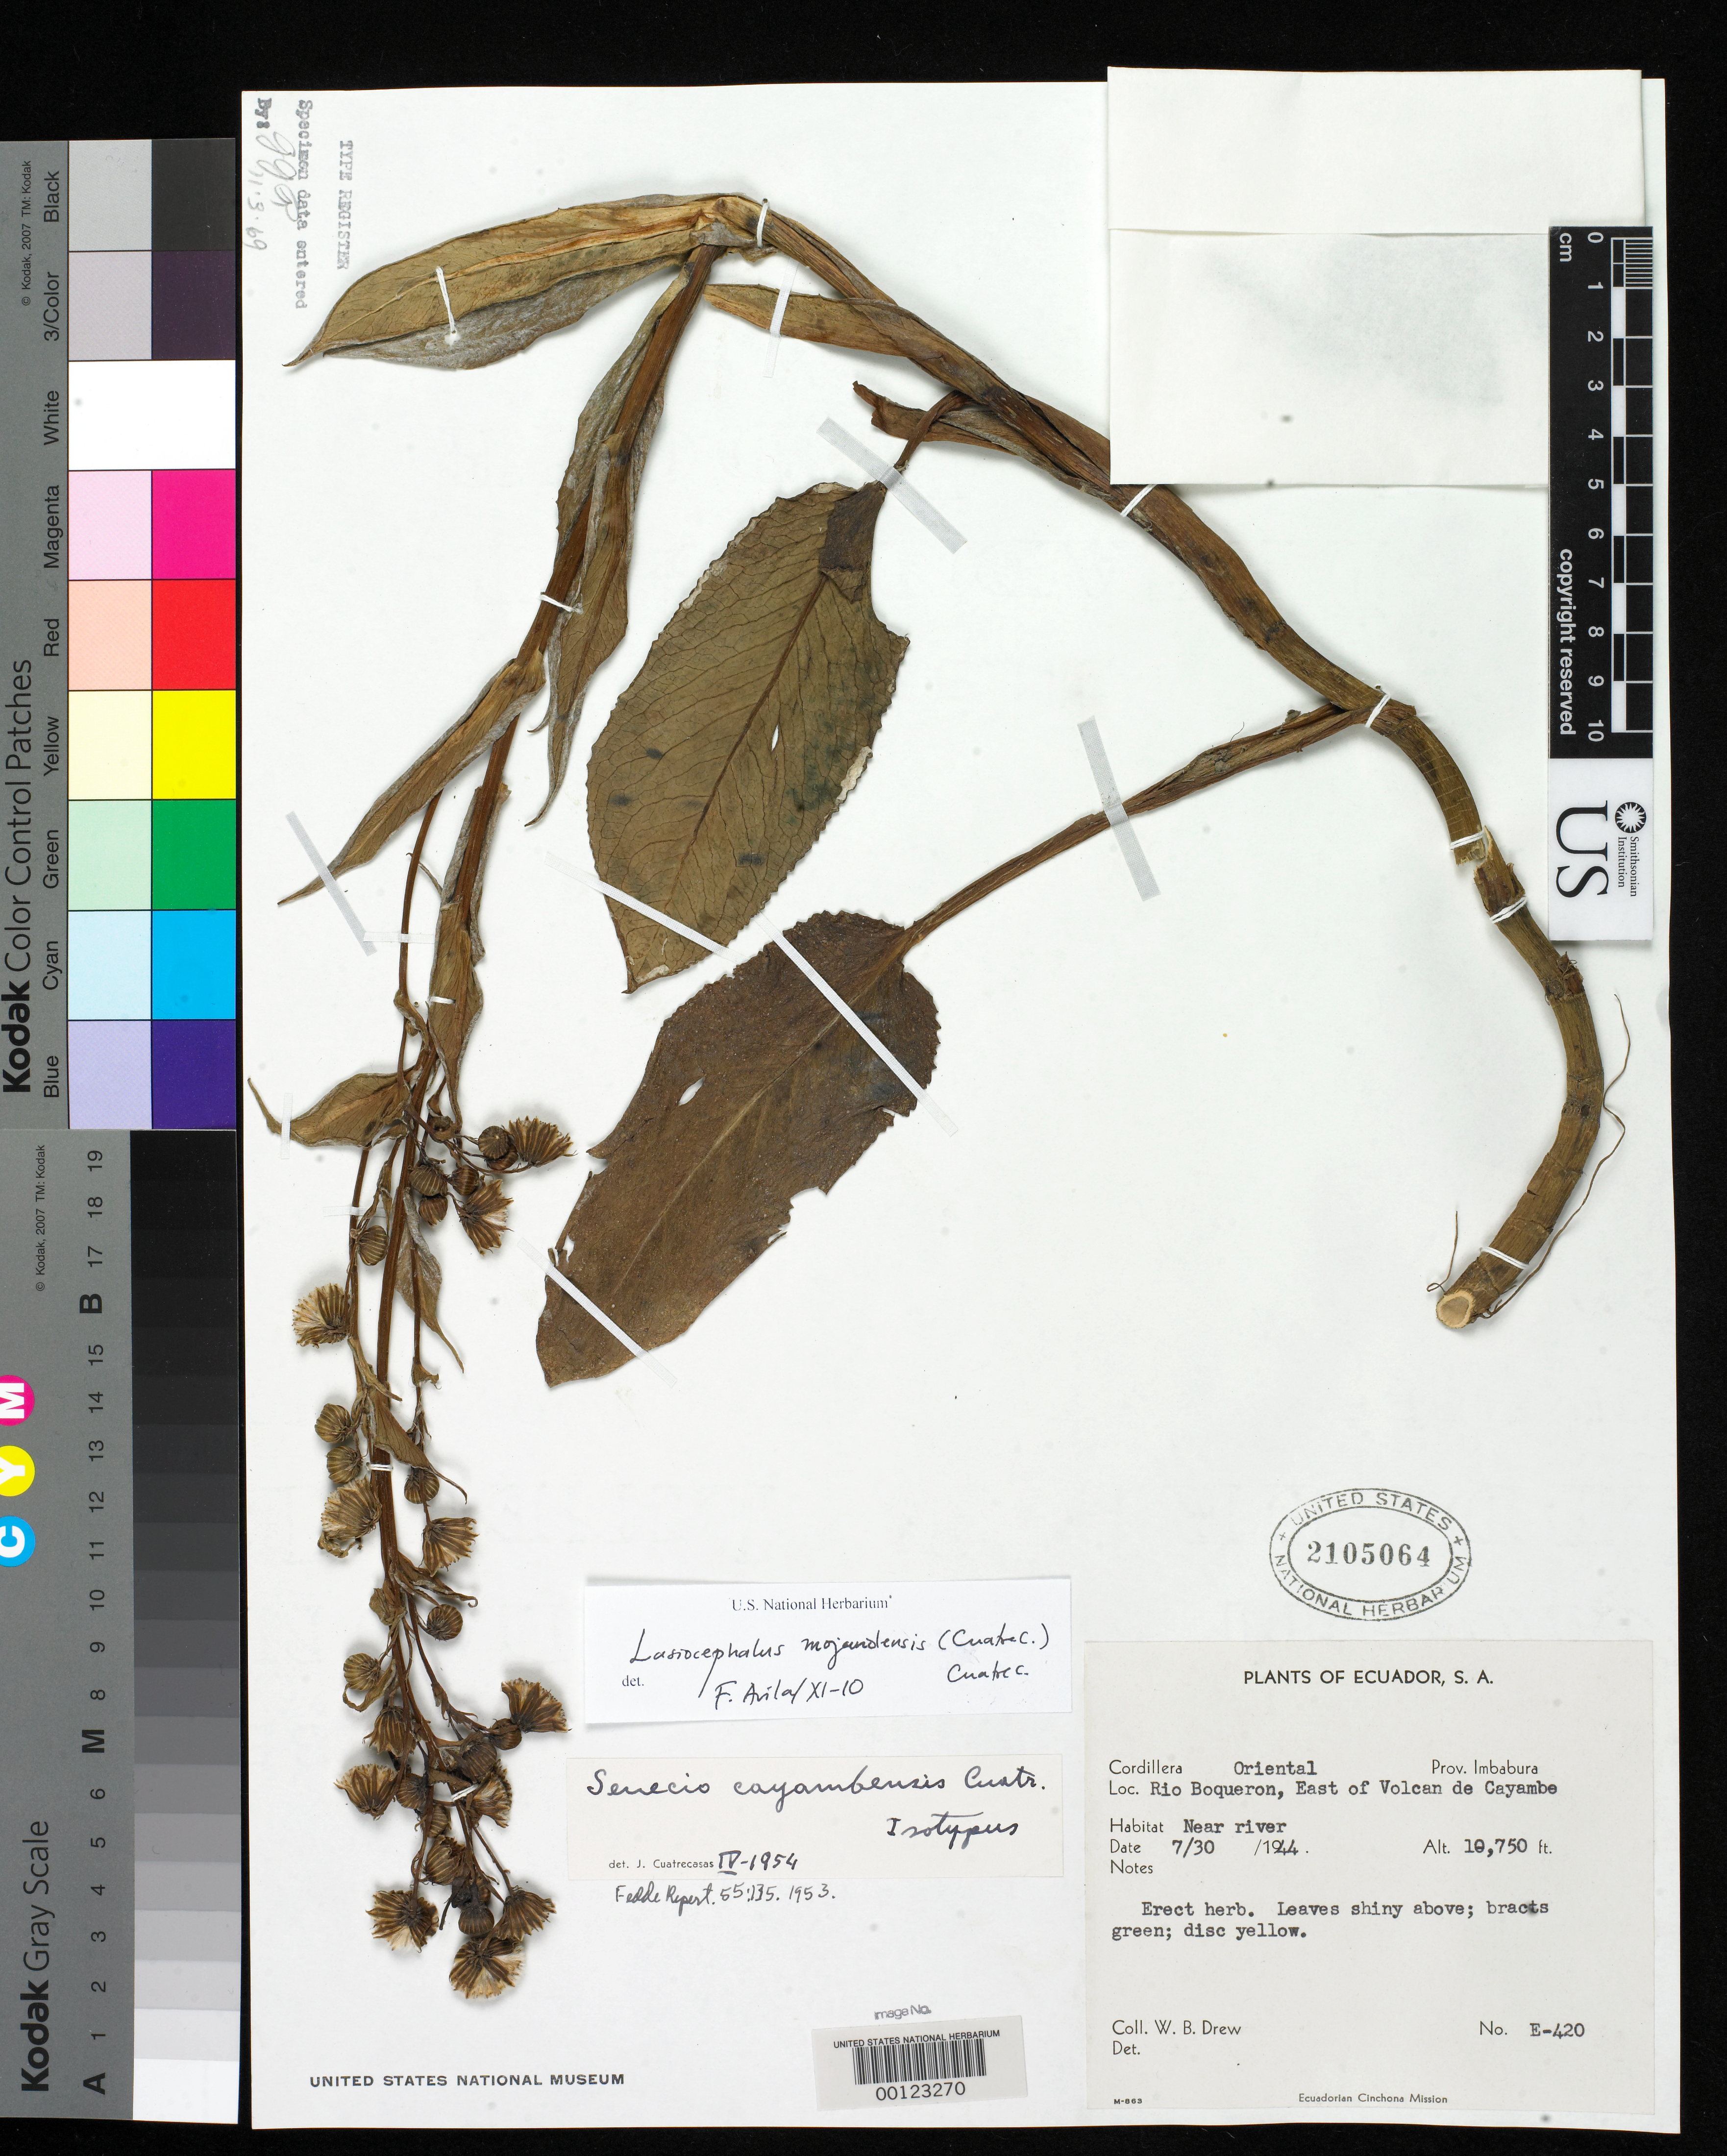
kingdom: Plantae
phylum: Tracheophyta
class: Magnoliopsida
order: Asterales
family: Asteraceae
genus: Senecio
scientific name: Senecio cayambensis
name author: Cuatrec.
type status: Isotype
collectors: W. B. Drew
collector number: E-420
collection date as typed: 30 Jul 1944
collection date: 1944-07-30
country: Ecuador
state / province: Imbabura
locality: Rio Boqueron, E of Volcan de Cayambe.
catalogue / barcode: US 2105064